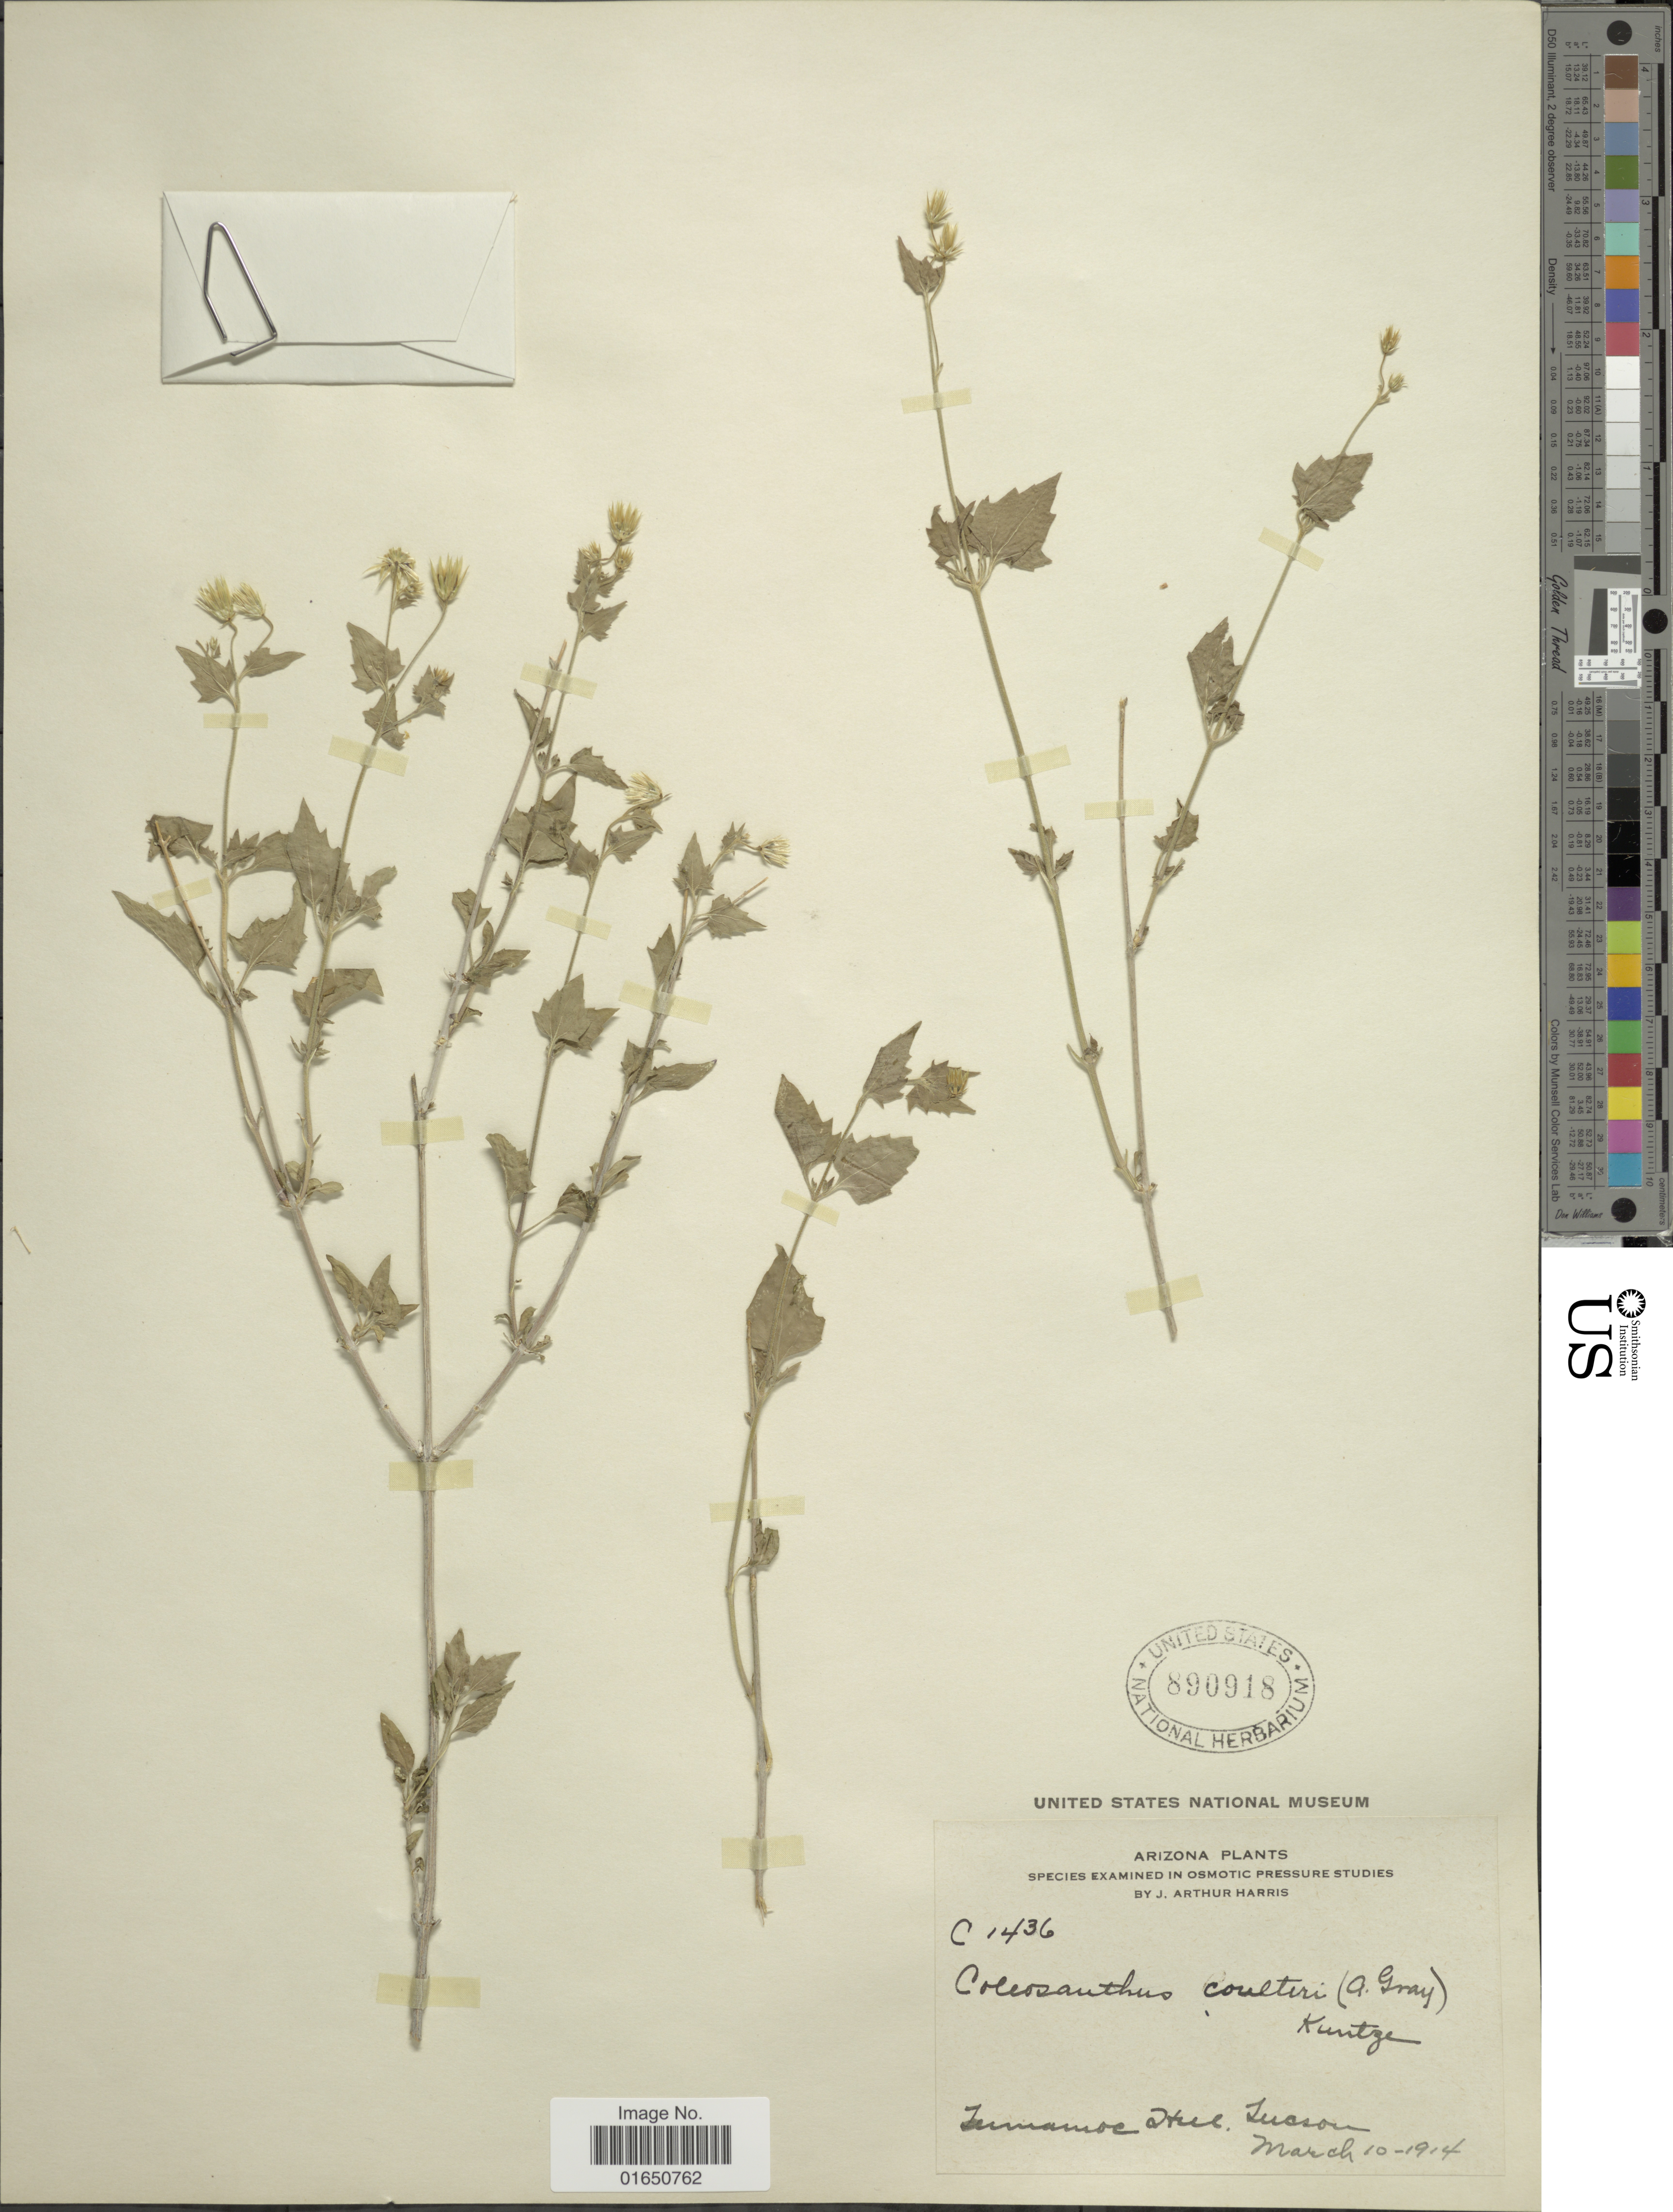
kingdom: Plantae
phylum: Tracheophyta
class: Magnoliopsida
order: Asterales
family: Asteraceae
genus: Brickellia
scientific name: Brickellia coulteri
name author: A. Gray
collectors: A. Harris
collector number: C 1436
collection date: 1914-03-10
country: United States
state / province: Arizona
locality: Tumamoc Hill, Tucson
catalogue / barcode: US 890918